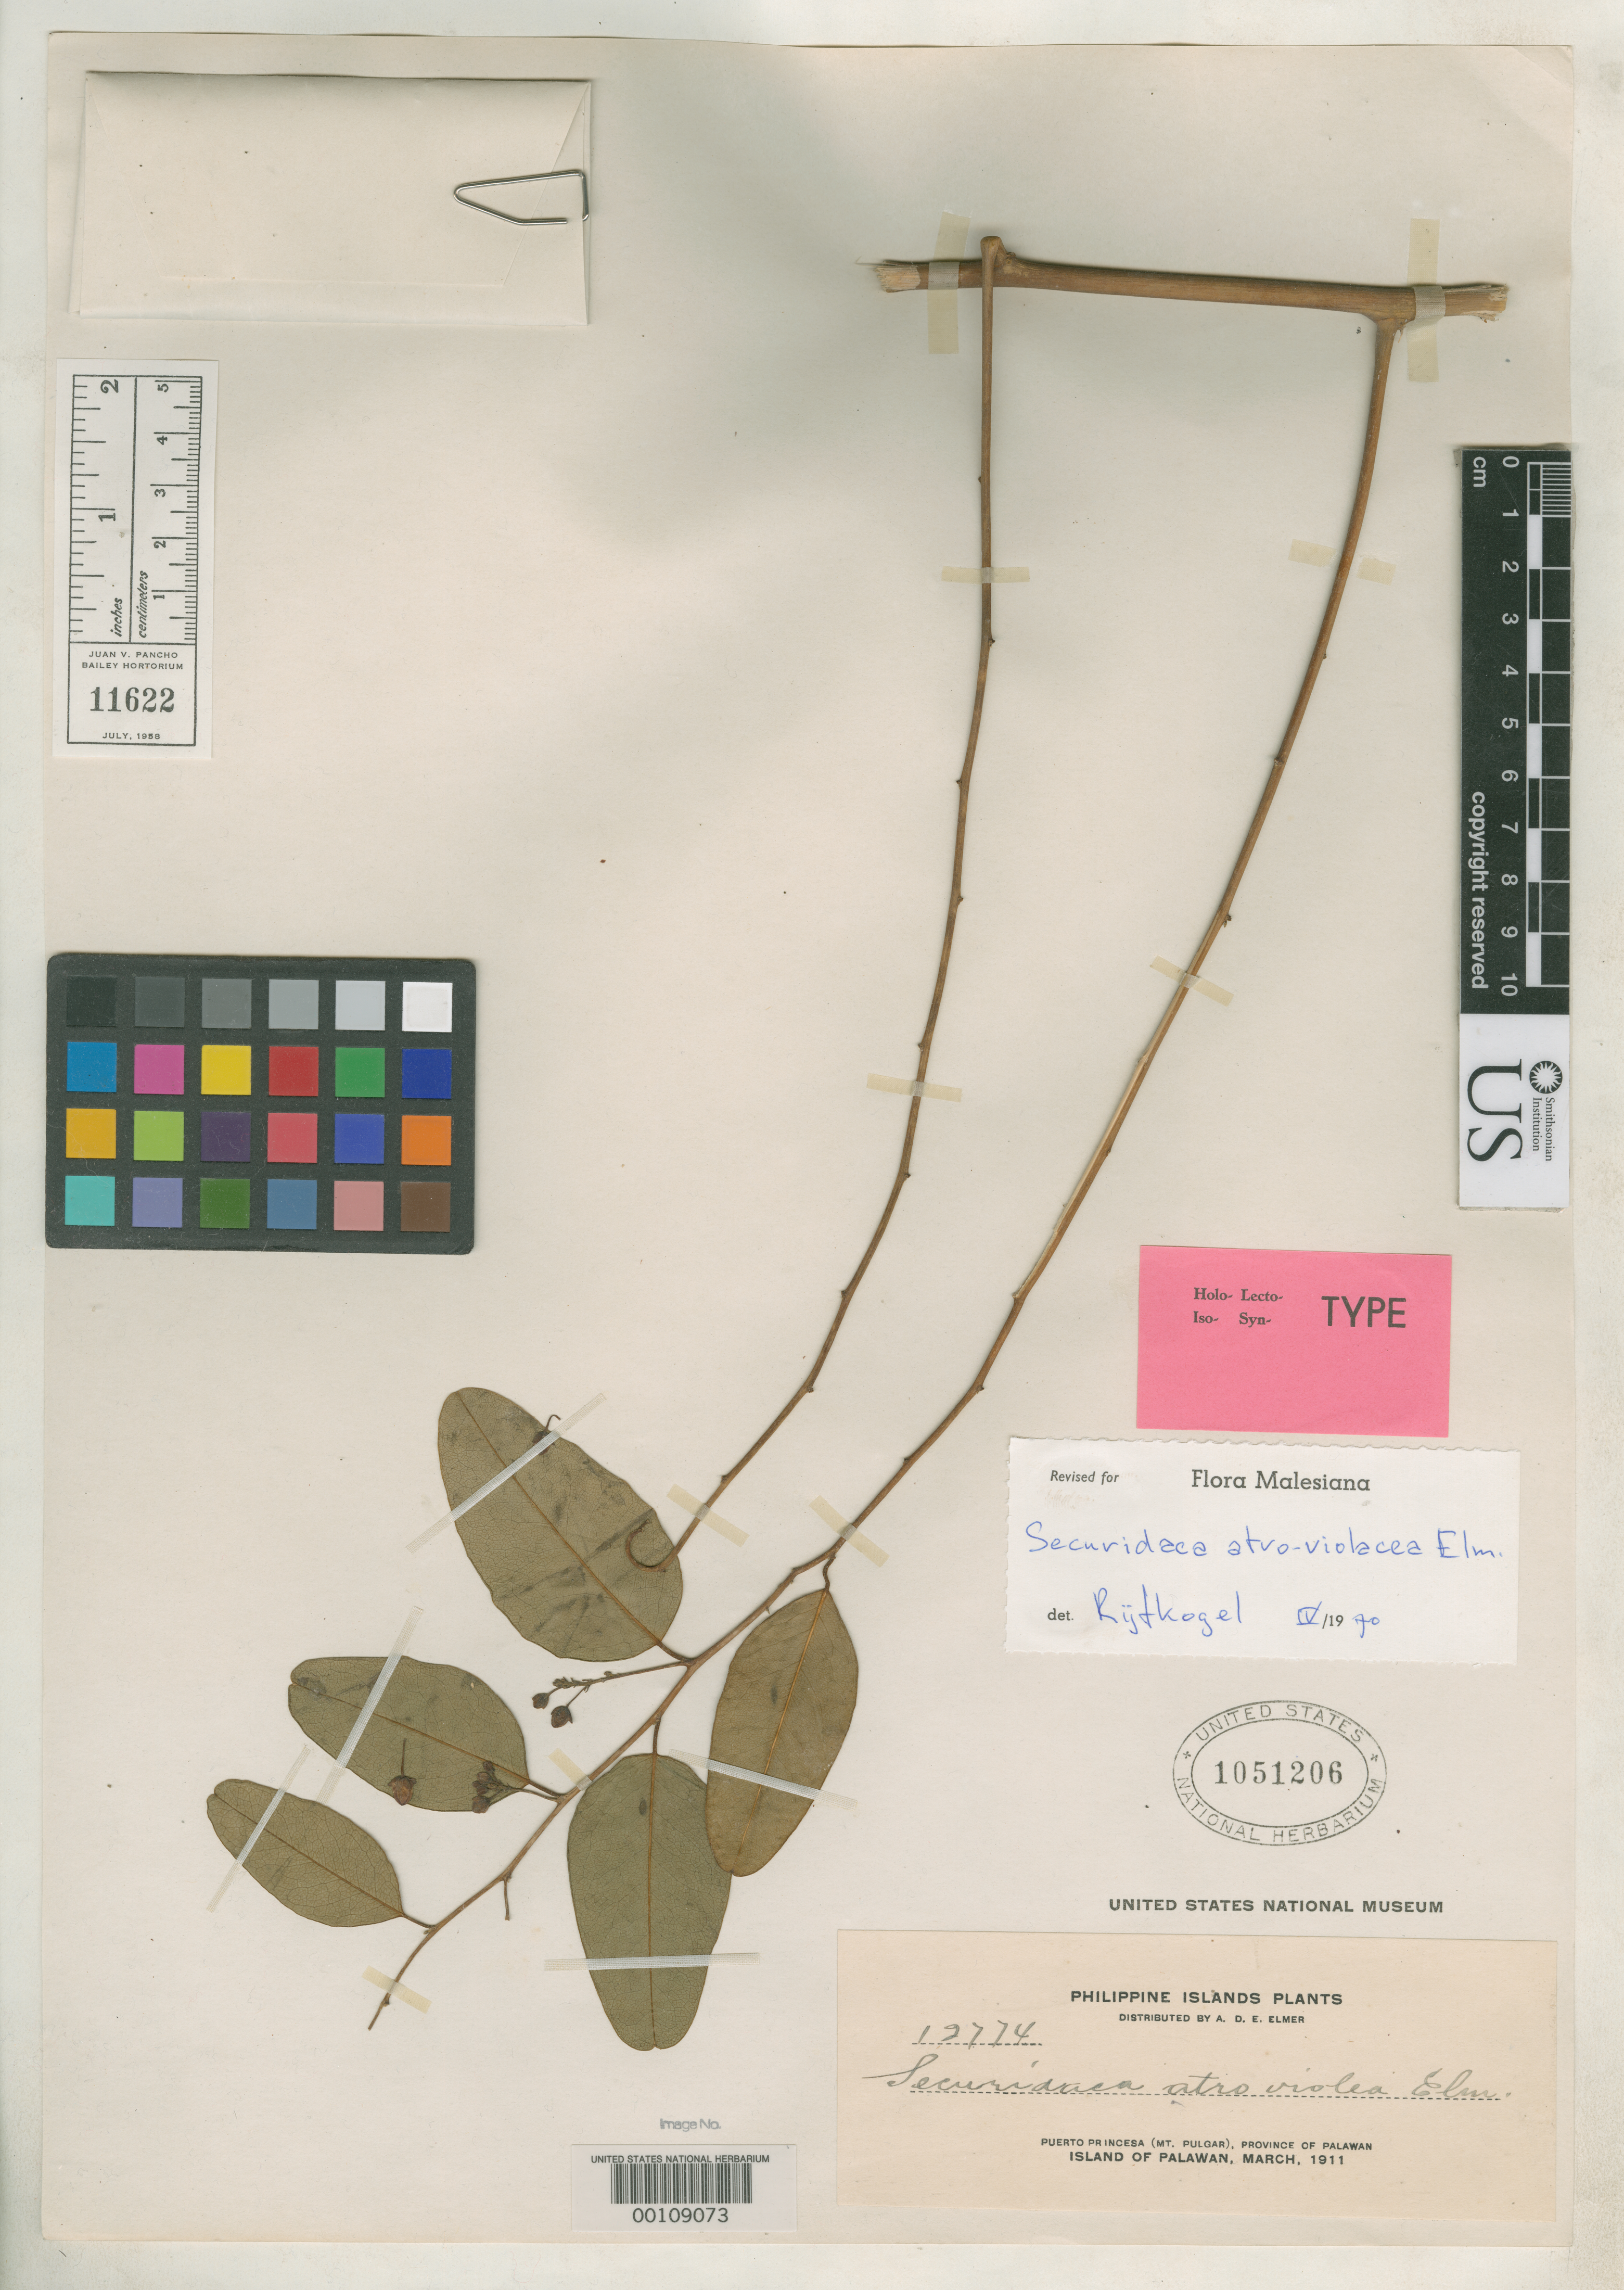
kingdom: Plantae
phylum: Tracheophyta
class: Magnoliopsida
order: Fabales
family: Polygalaceae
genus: Securidaca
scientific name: Securidaca atro-violacea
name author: Elmer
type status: Isosyntype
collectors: A. D. E. Elmer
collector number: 12774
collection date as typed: Mar 1911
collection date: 1911-03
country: Philippines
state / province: Mimaropa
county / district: Palawan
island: Palawan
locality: Puertoprincesa, Mt. Pulgar.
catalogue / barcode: US 1051206